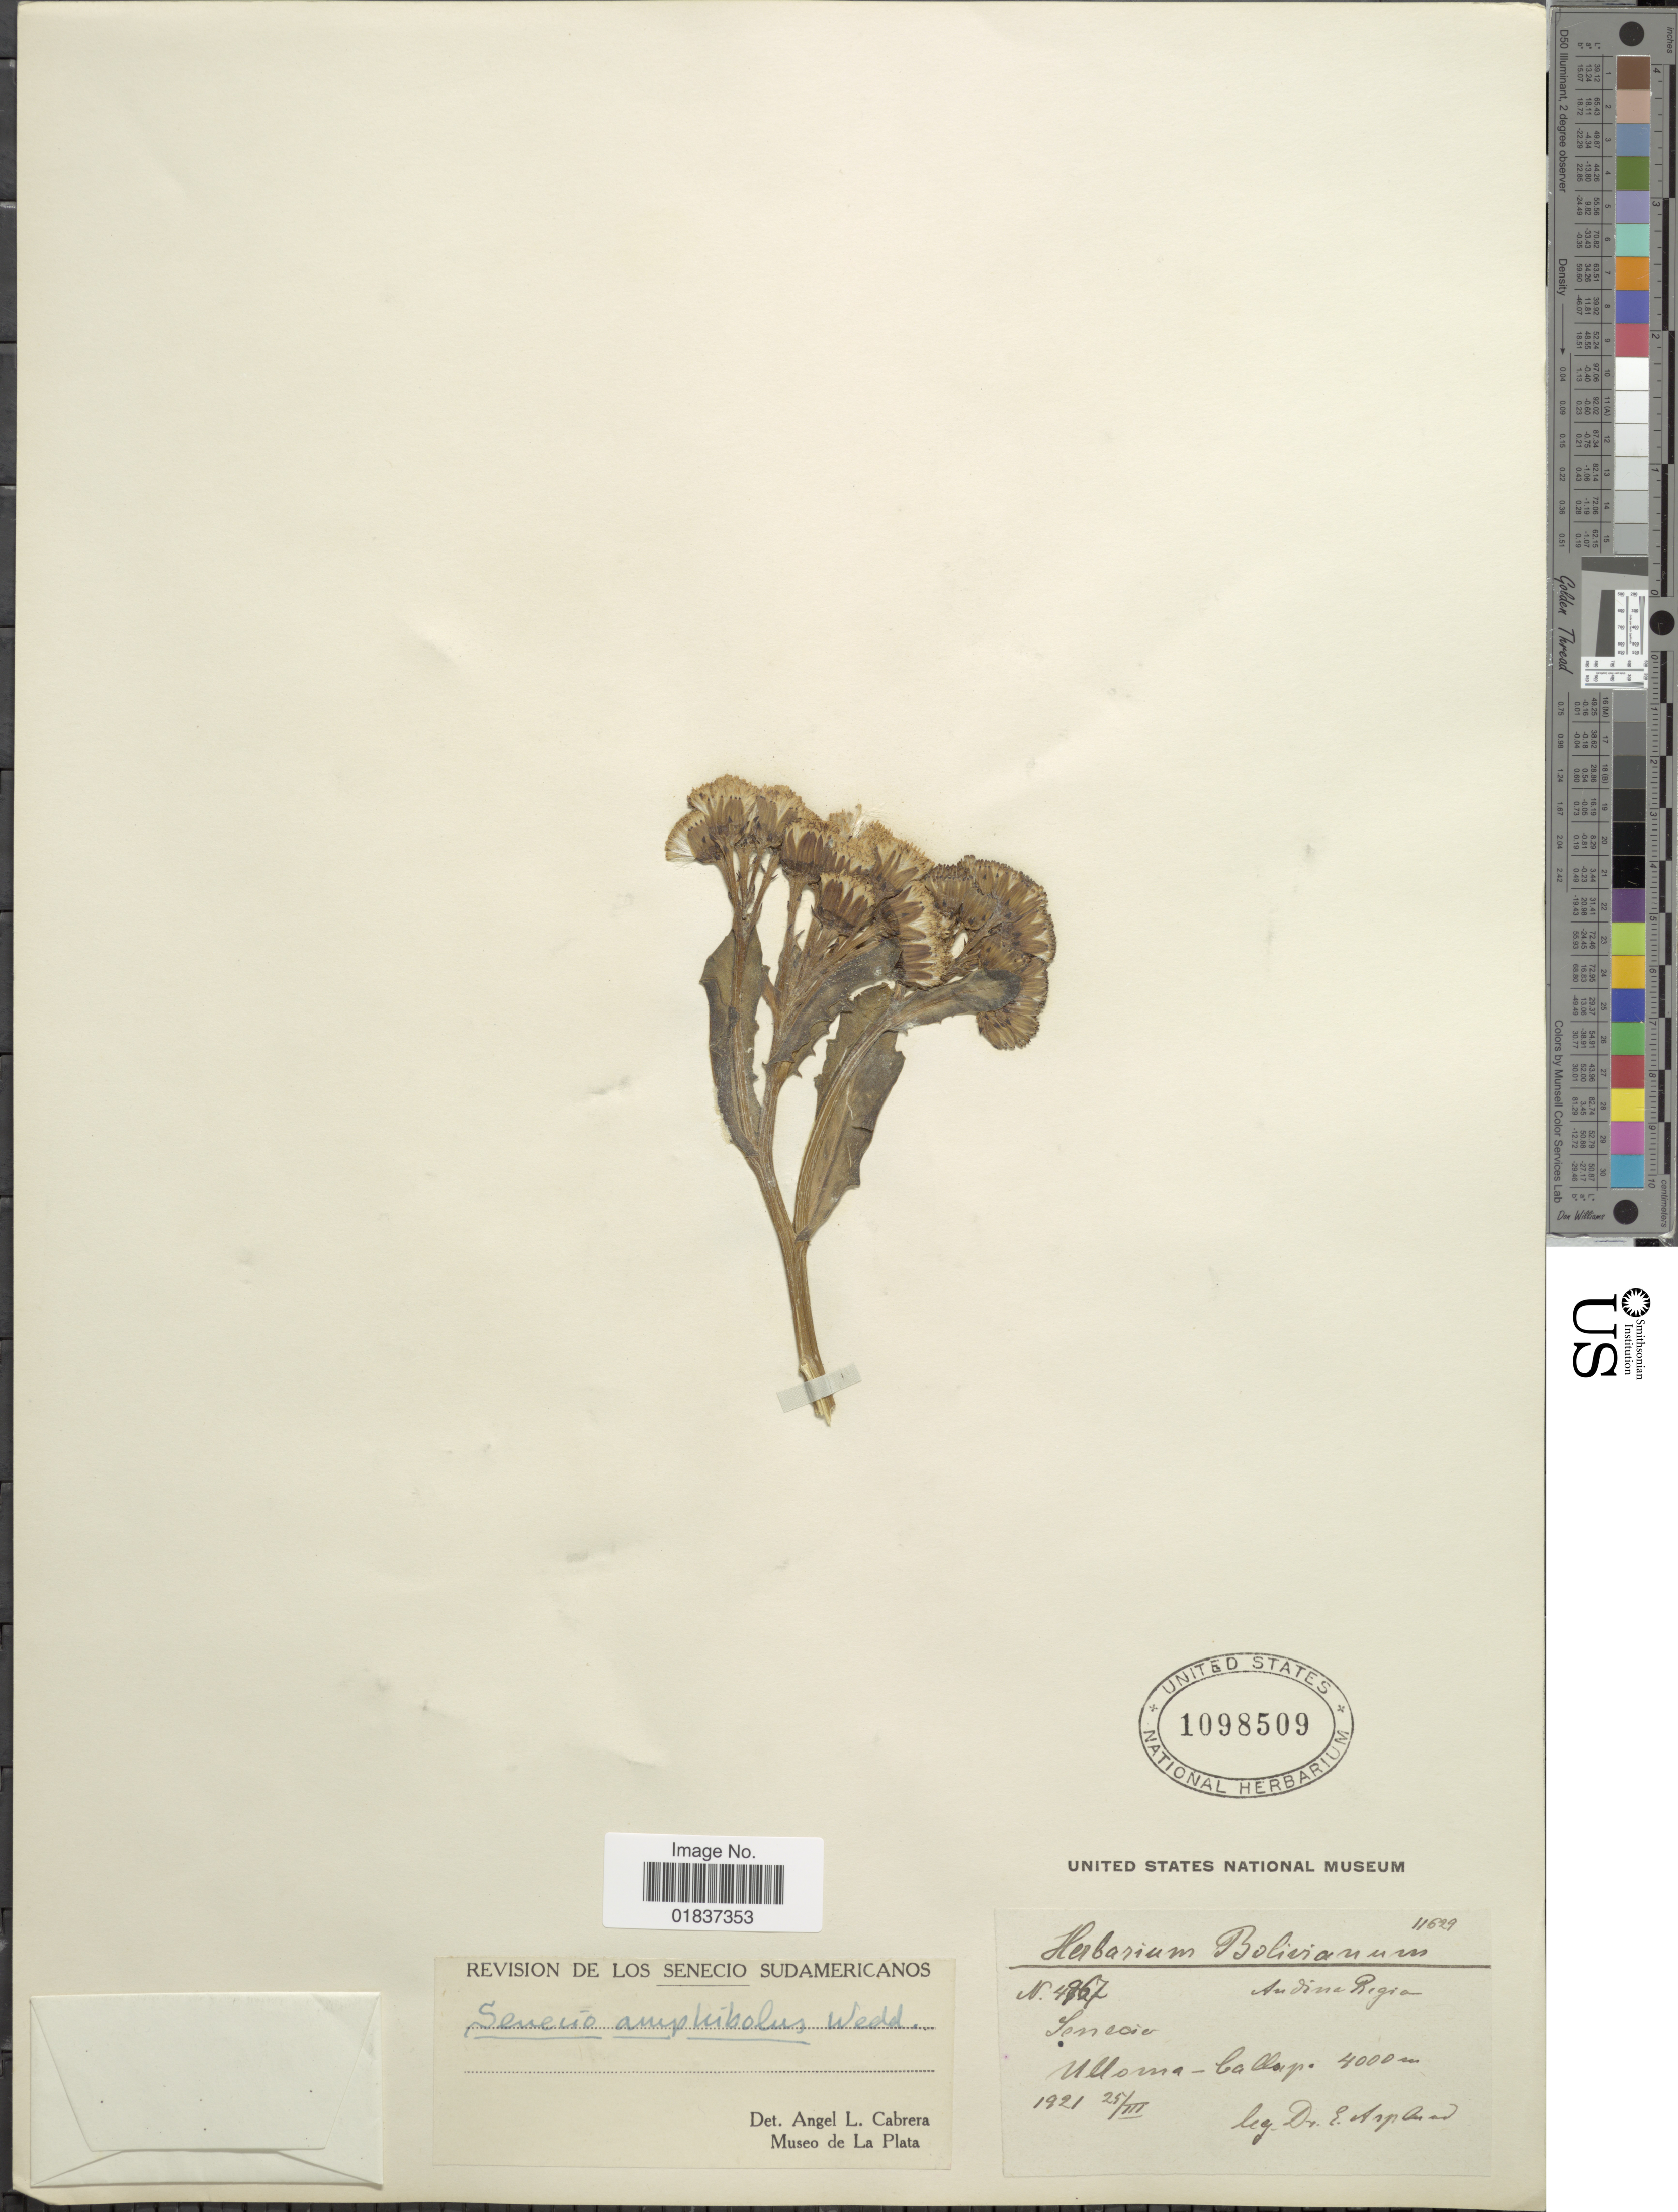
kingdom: Plantae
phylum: Tracheophyta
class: Magnoliopsida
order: Asterales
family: Asteraceae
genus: Senecio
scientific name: Senecio kolenatianus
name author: C.A. Mey.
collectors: E. Asplund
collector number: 4867*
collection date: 1921-03-25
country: Bolivia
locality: Ulloma-Callap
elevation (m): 4000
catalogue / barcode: US 1098509